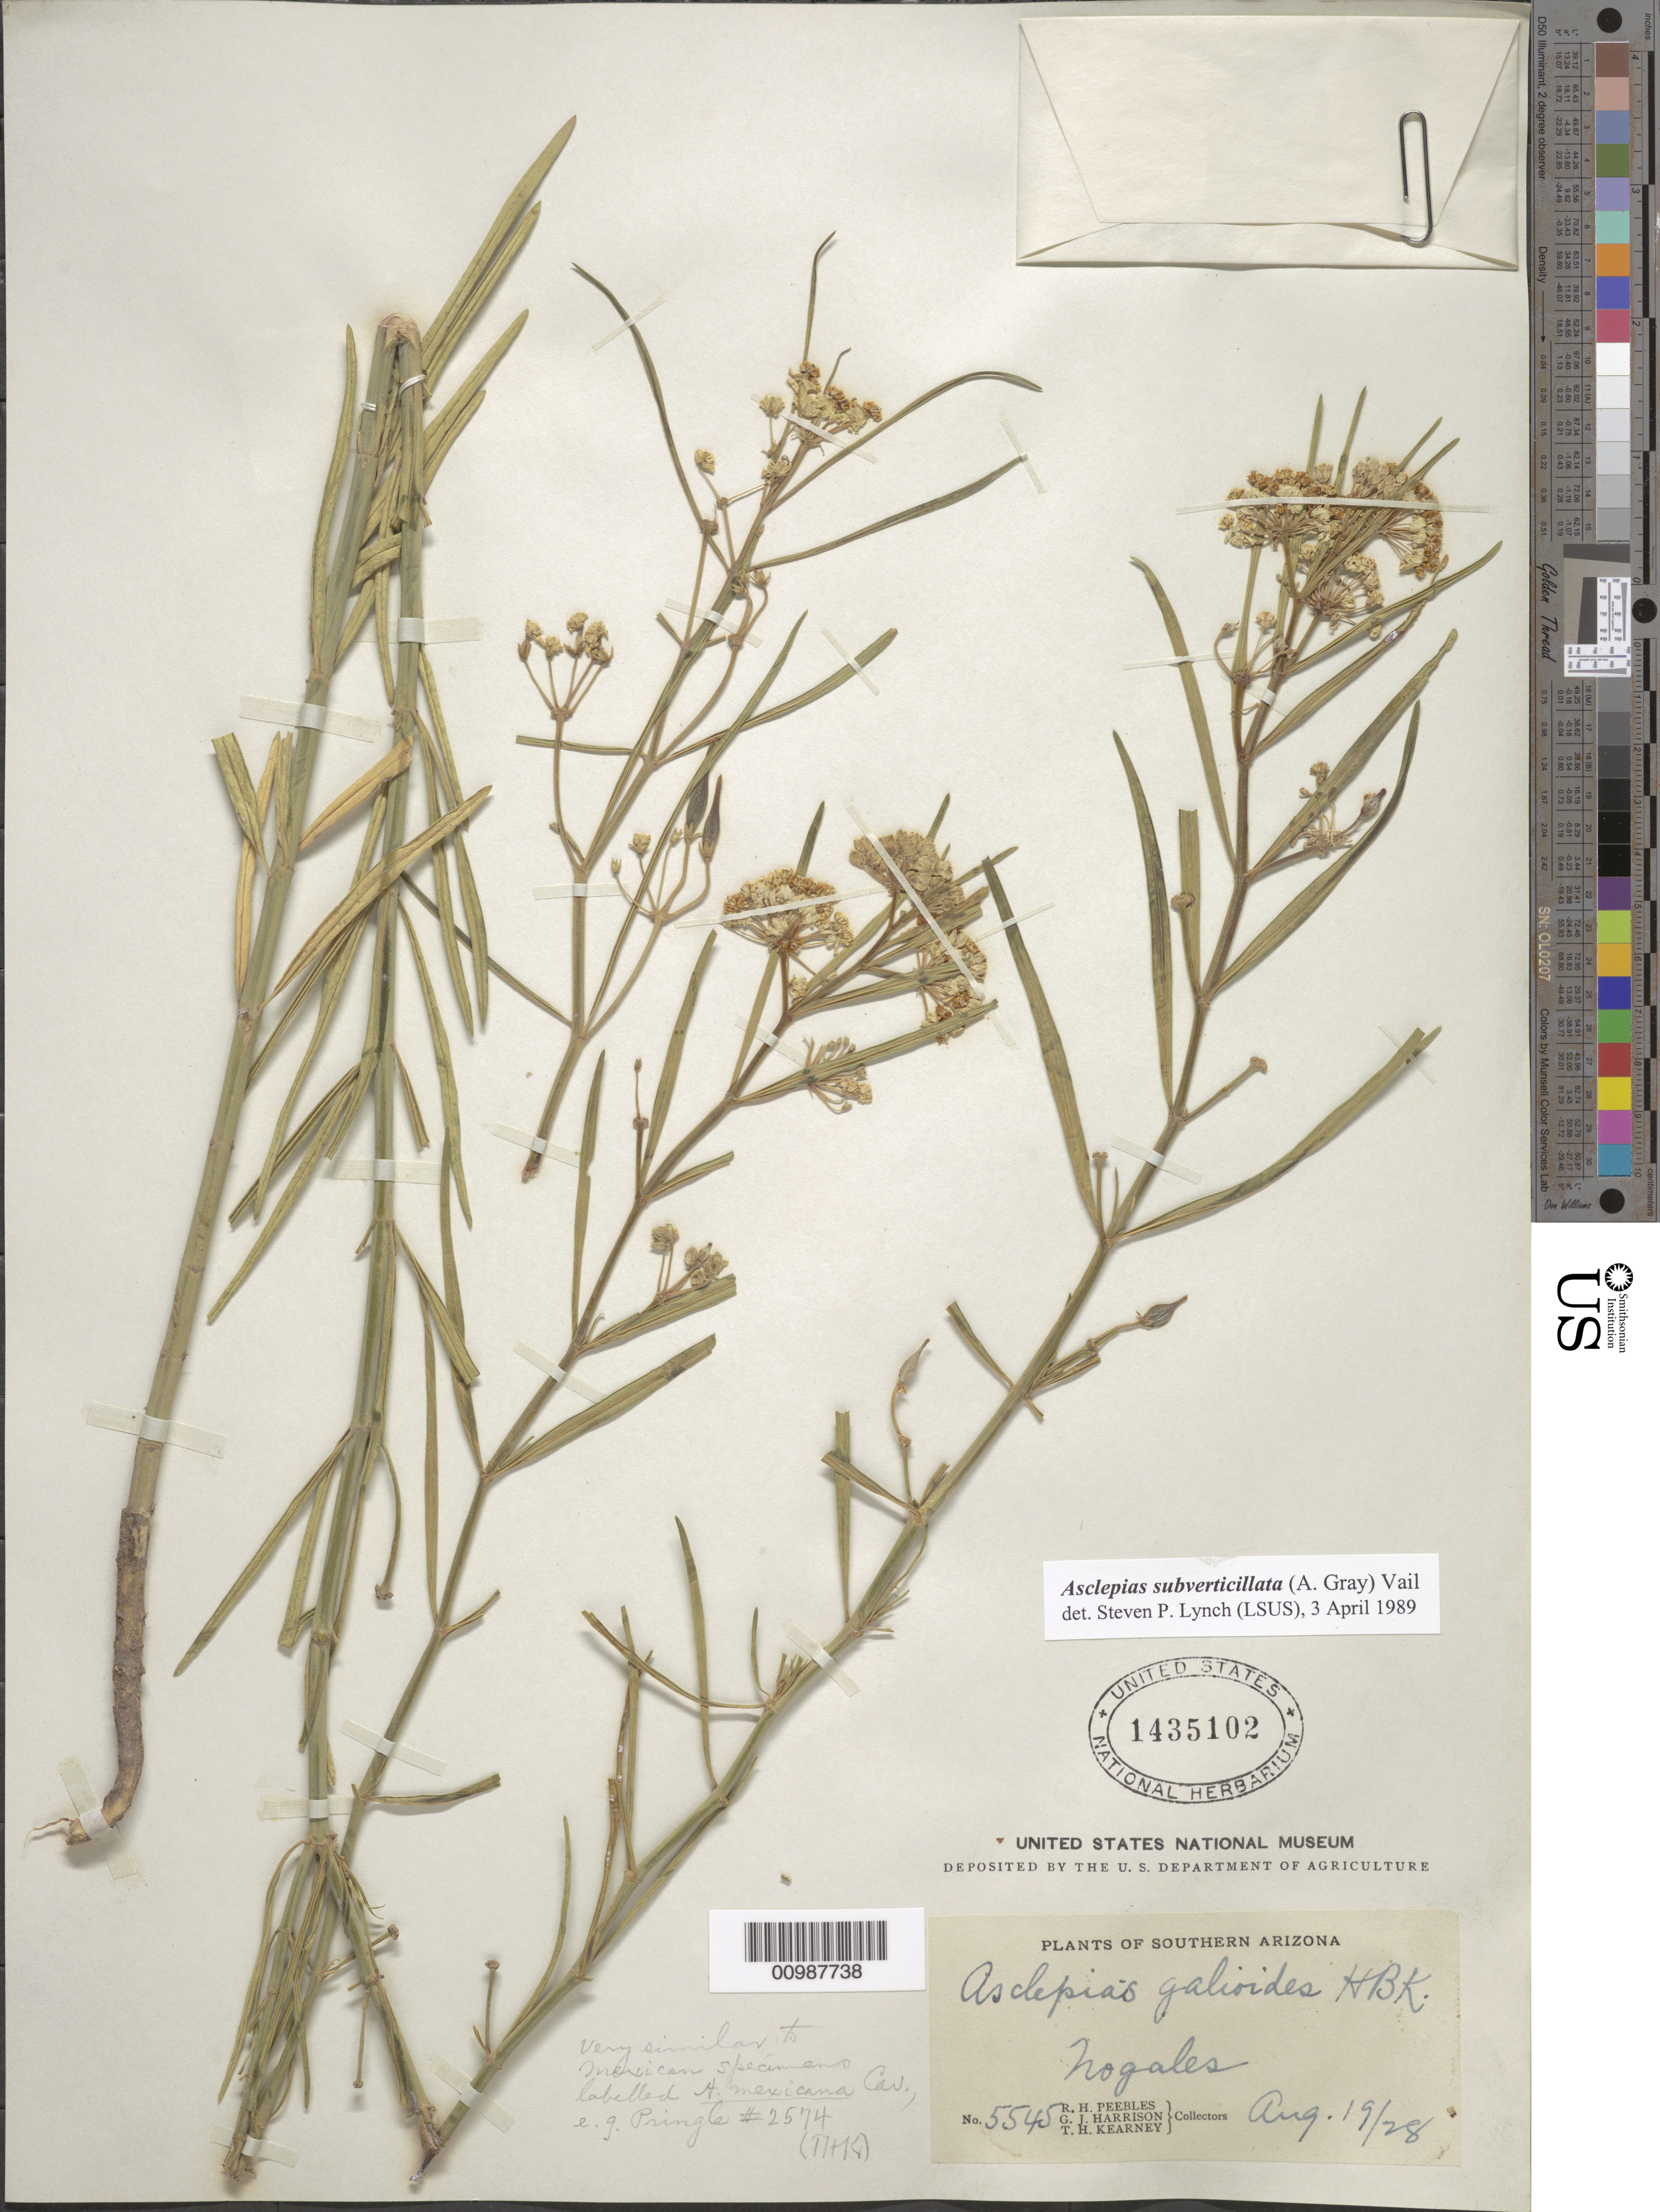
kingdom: Plantae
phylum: Tracheophyta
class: Magnoliopsida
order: Gentianales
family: Apocynaceae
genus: Asclepias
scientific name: Asclepias subverticillata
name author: (A. Gray) Vail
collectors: R. H. Peebles & G. J. Harrison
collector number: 5545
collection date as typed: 19 Aug 1928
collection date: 1928-08-19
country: United States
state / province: Arizona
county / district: Santa Cruz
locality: Nogales.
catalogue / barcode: US 1435102